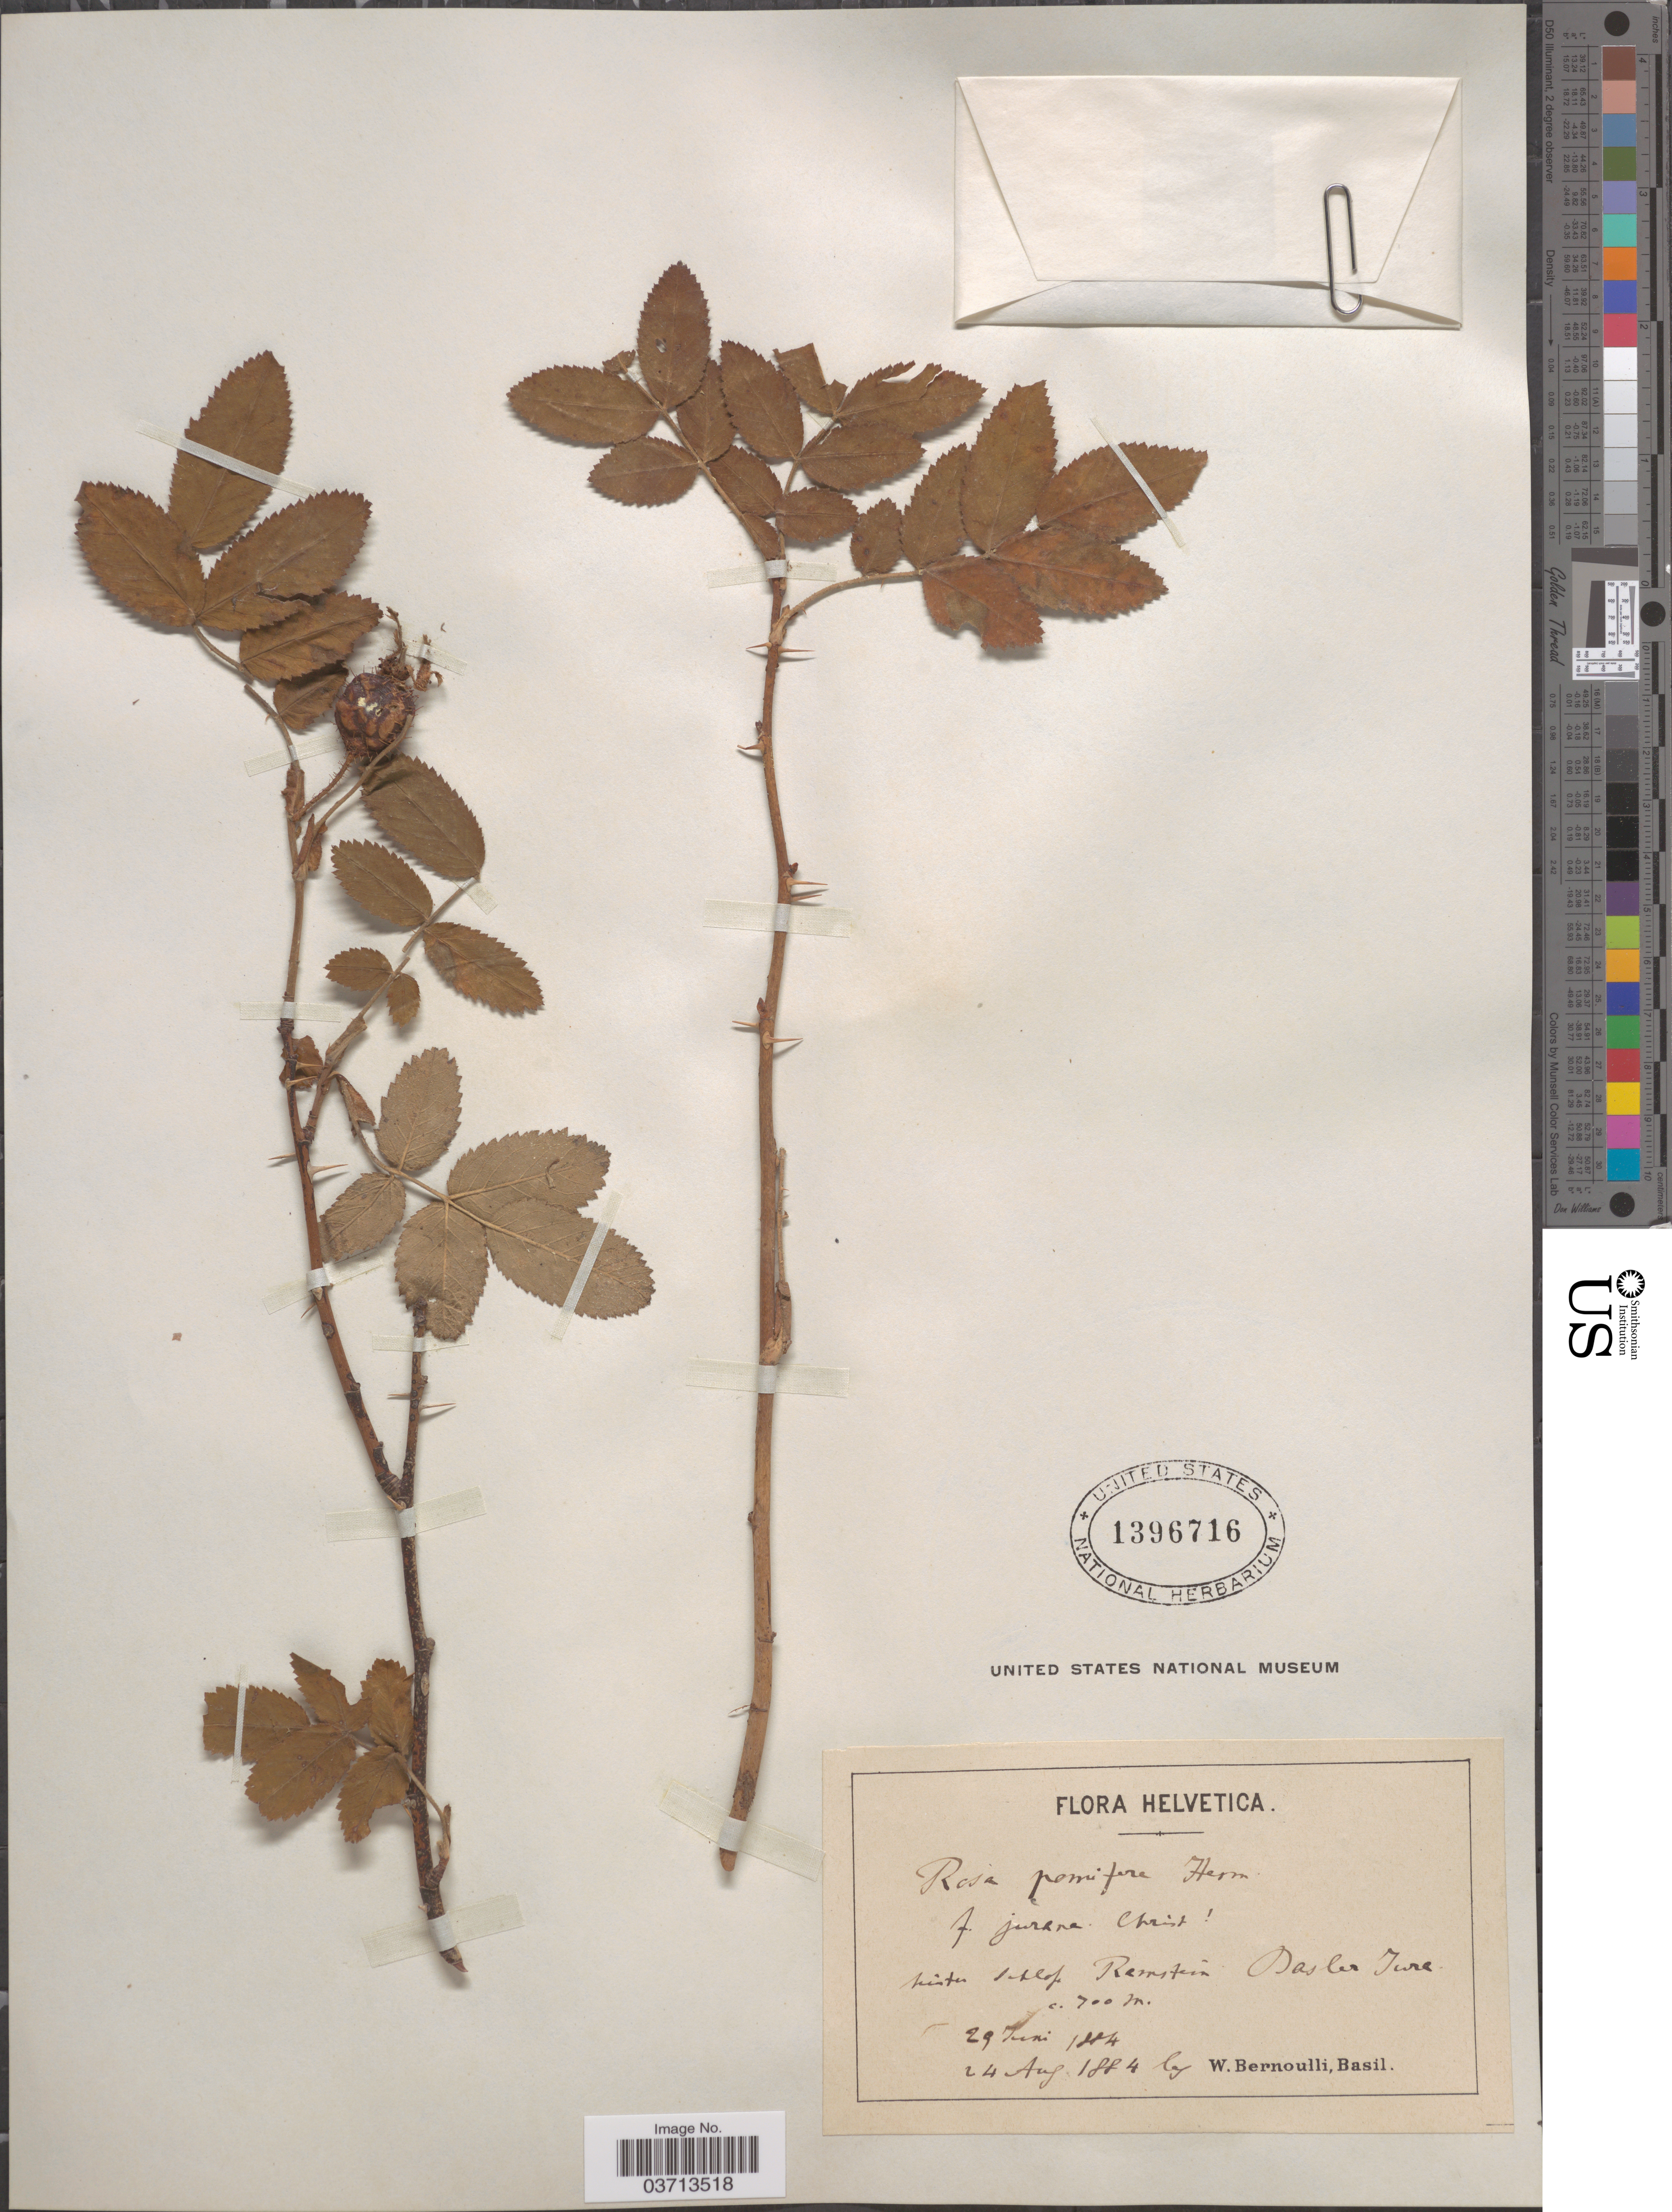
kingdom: Plantae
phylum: Tracheophyta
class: Magnoliopsida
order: Rosales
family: Rosaceae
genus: Rosa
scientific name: Rosa pomifera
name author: R.A.W. Herrm.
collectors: W. Bernoulli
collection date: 1884-06-29/1884-08-24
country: Switzerland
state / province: Basel-Landschaft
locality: Helvetica. Ramstein. Basler Jura.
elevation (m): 700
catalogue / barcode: US 1396716